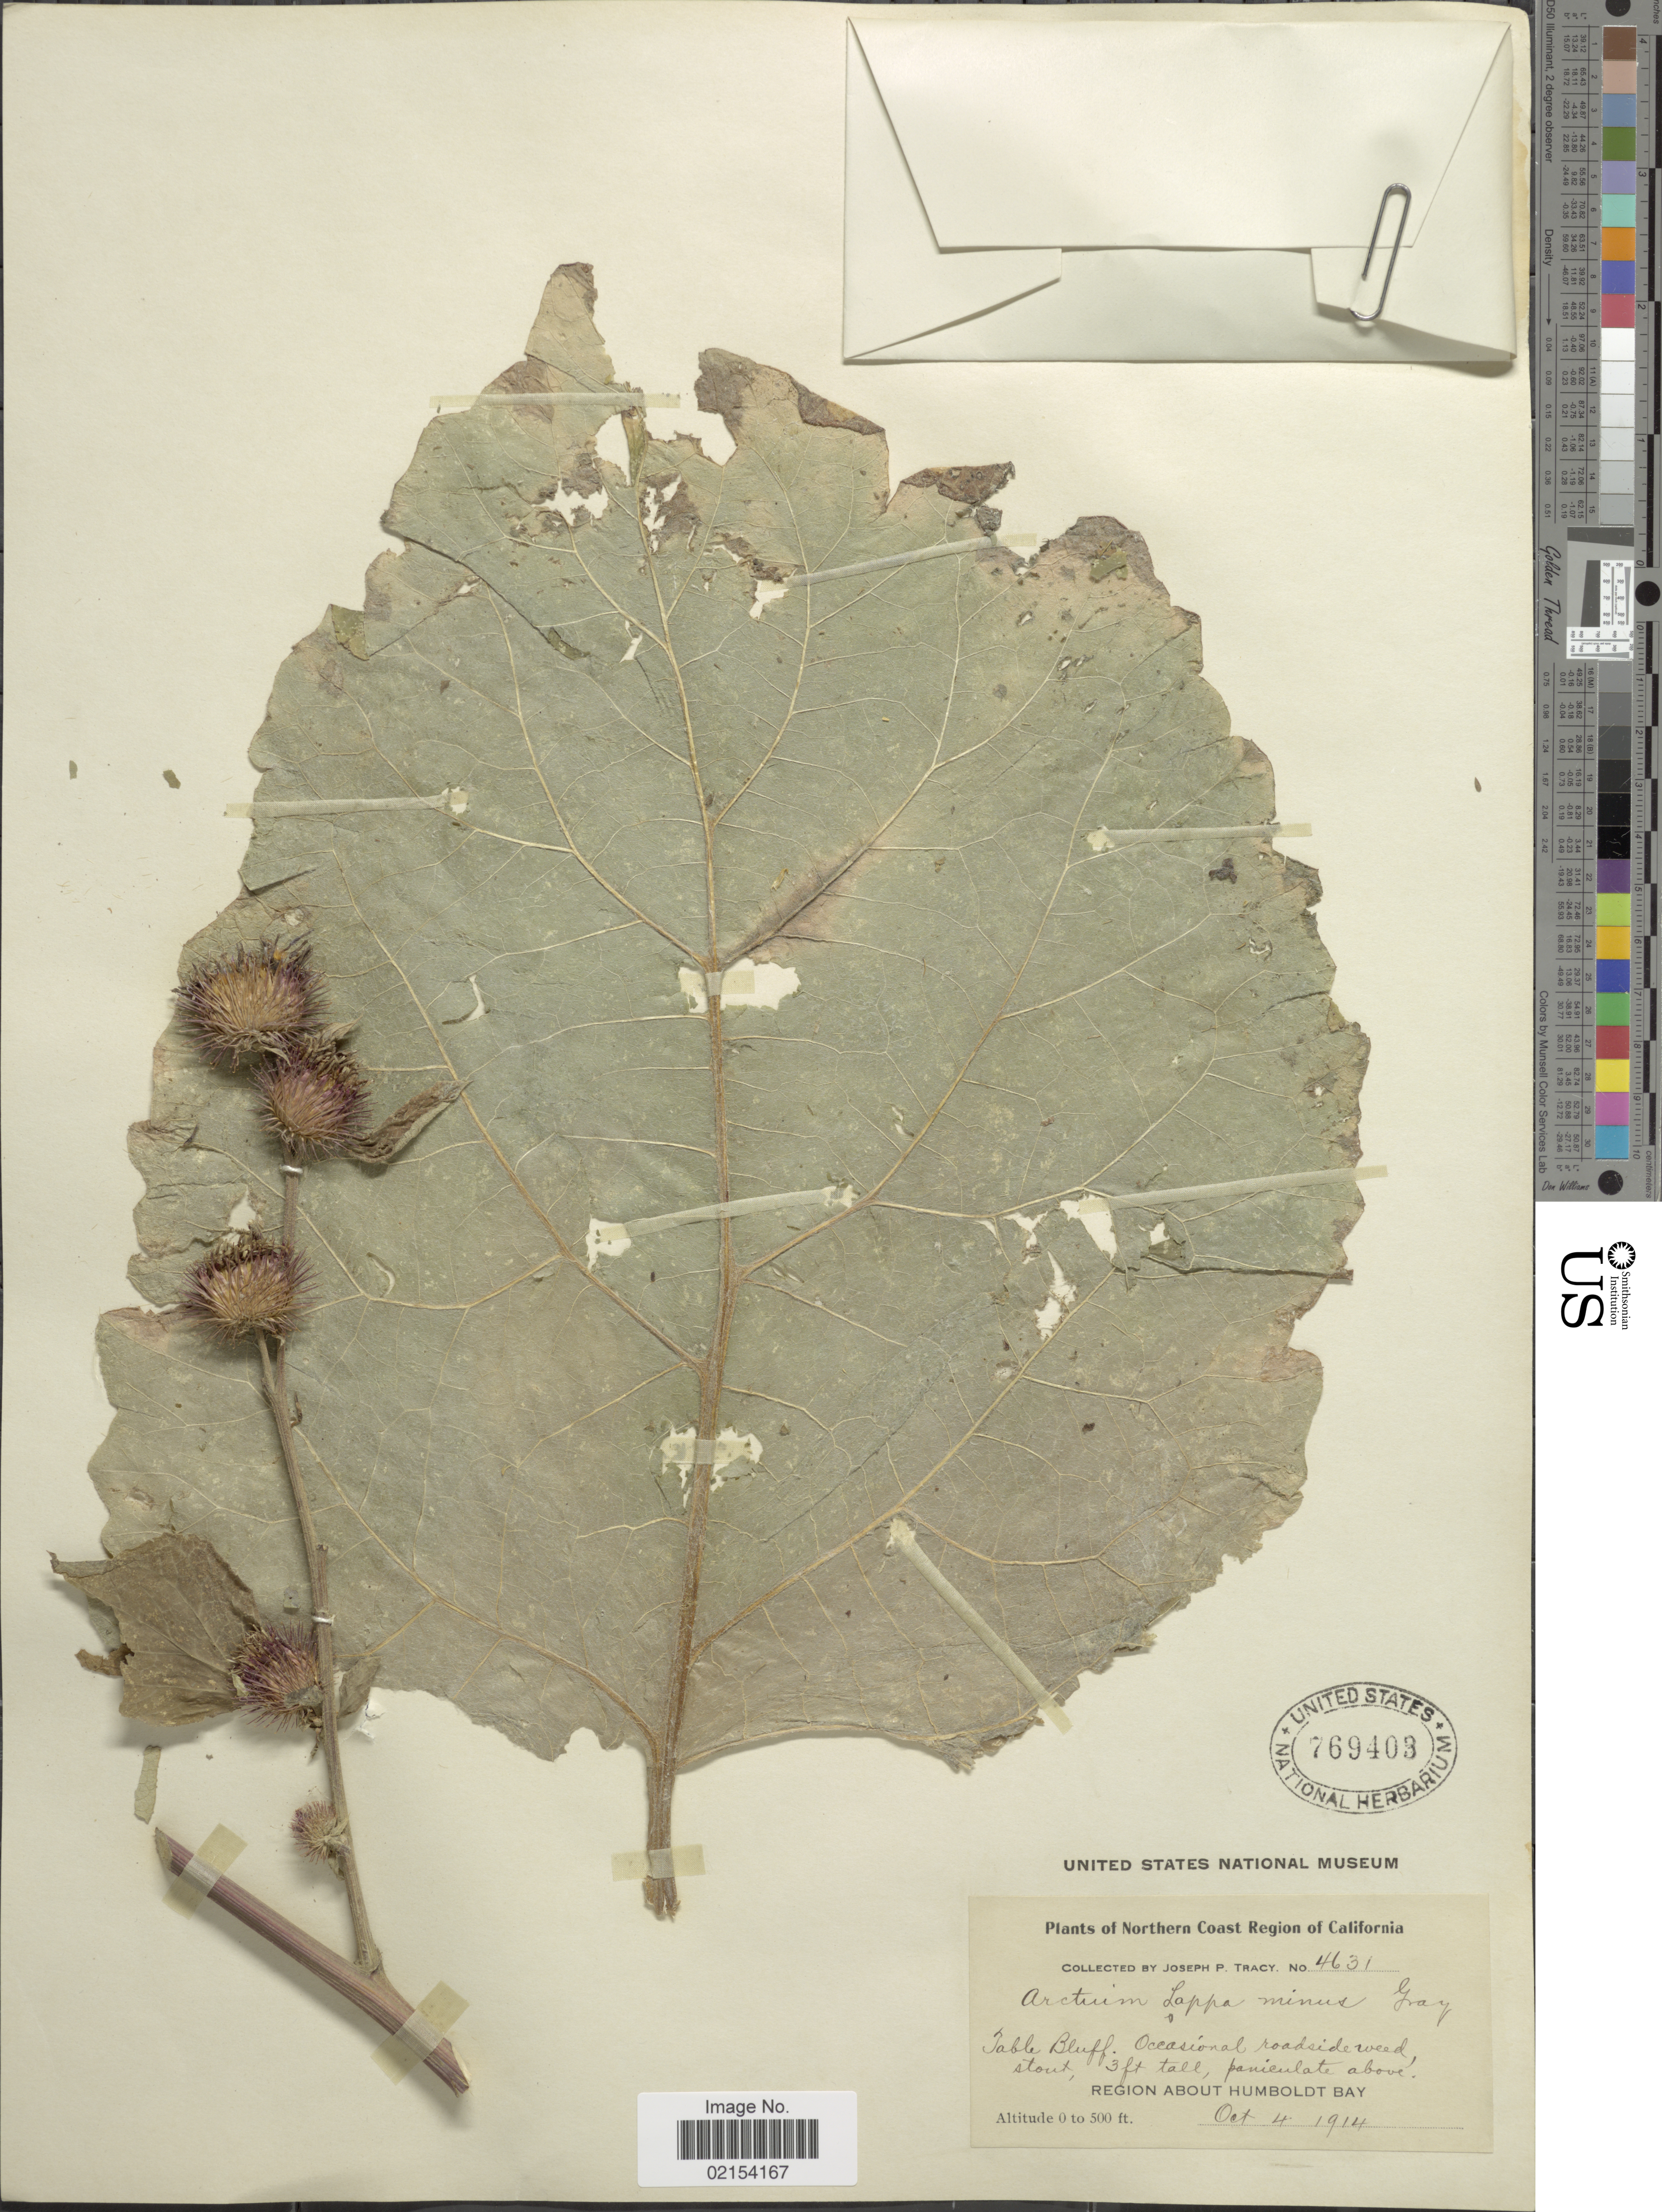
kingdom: Plantae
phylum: Tracheophyta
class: Magnoliopsida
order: Asterales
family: Asteraceae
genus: Arctium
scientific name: Arctium lappa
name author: L.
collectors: J. Tracy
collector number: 4631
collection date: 1914-10-04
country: United States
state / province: California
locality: Northern Coast Region. Table bluff, Region about Humboldt Bay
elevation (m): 0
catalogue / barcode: US 769403